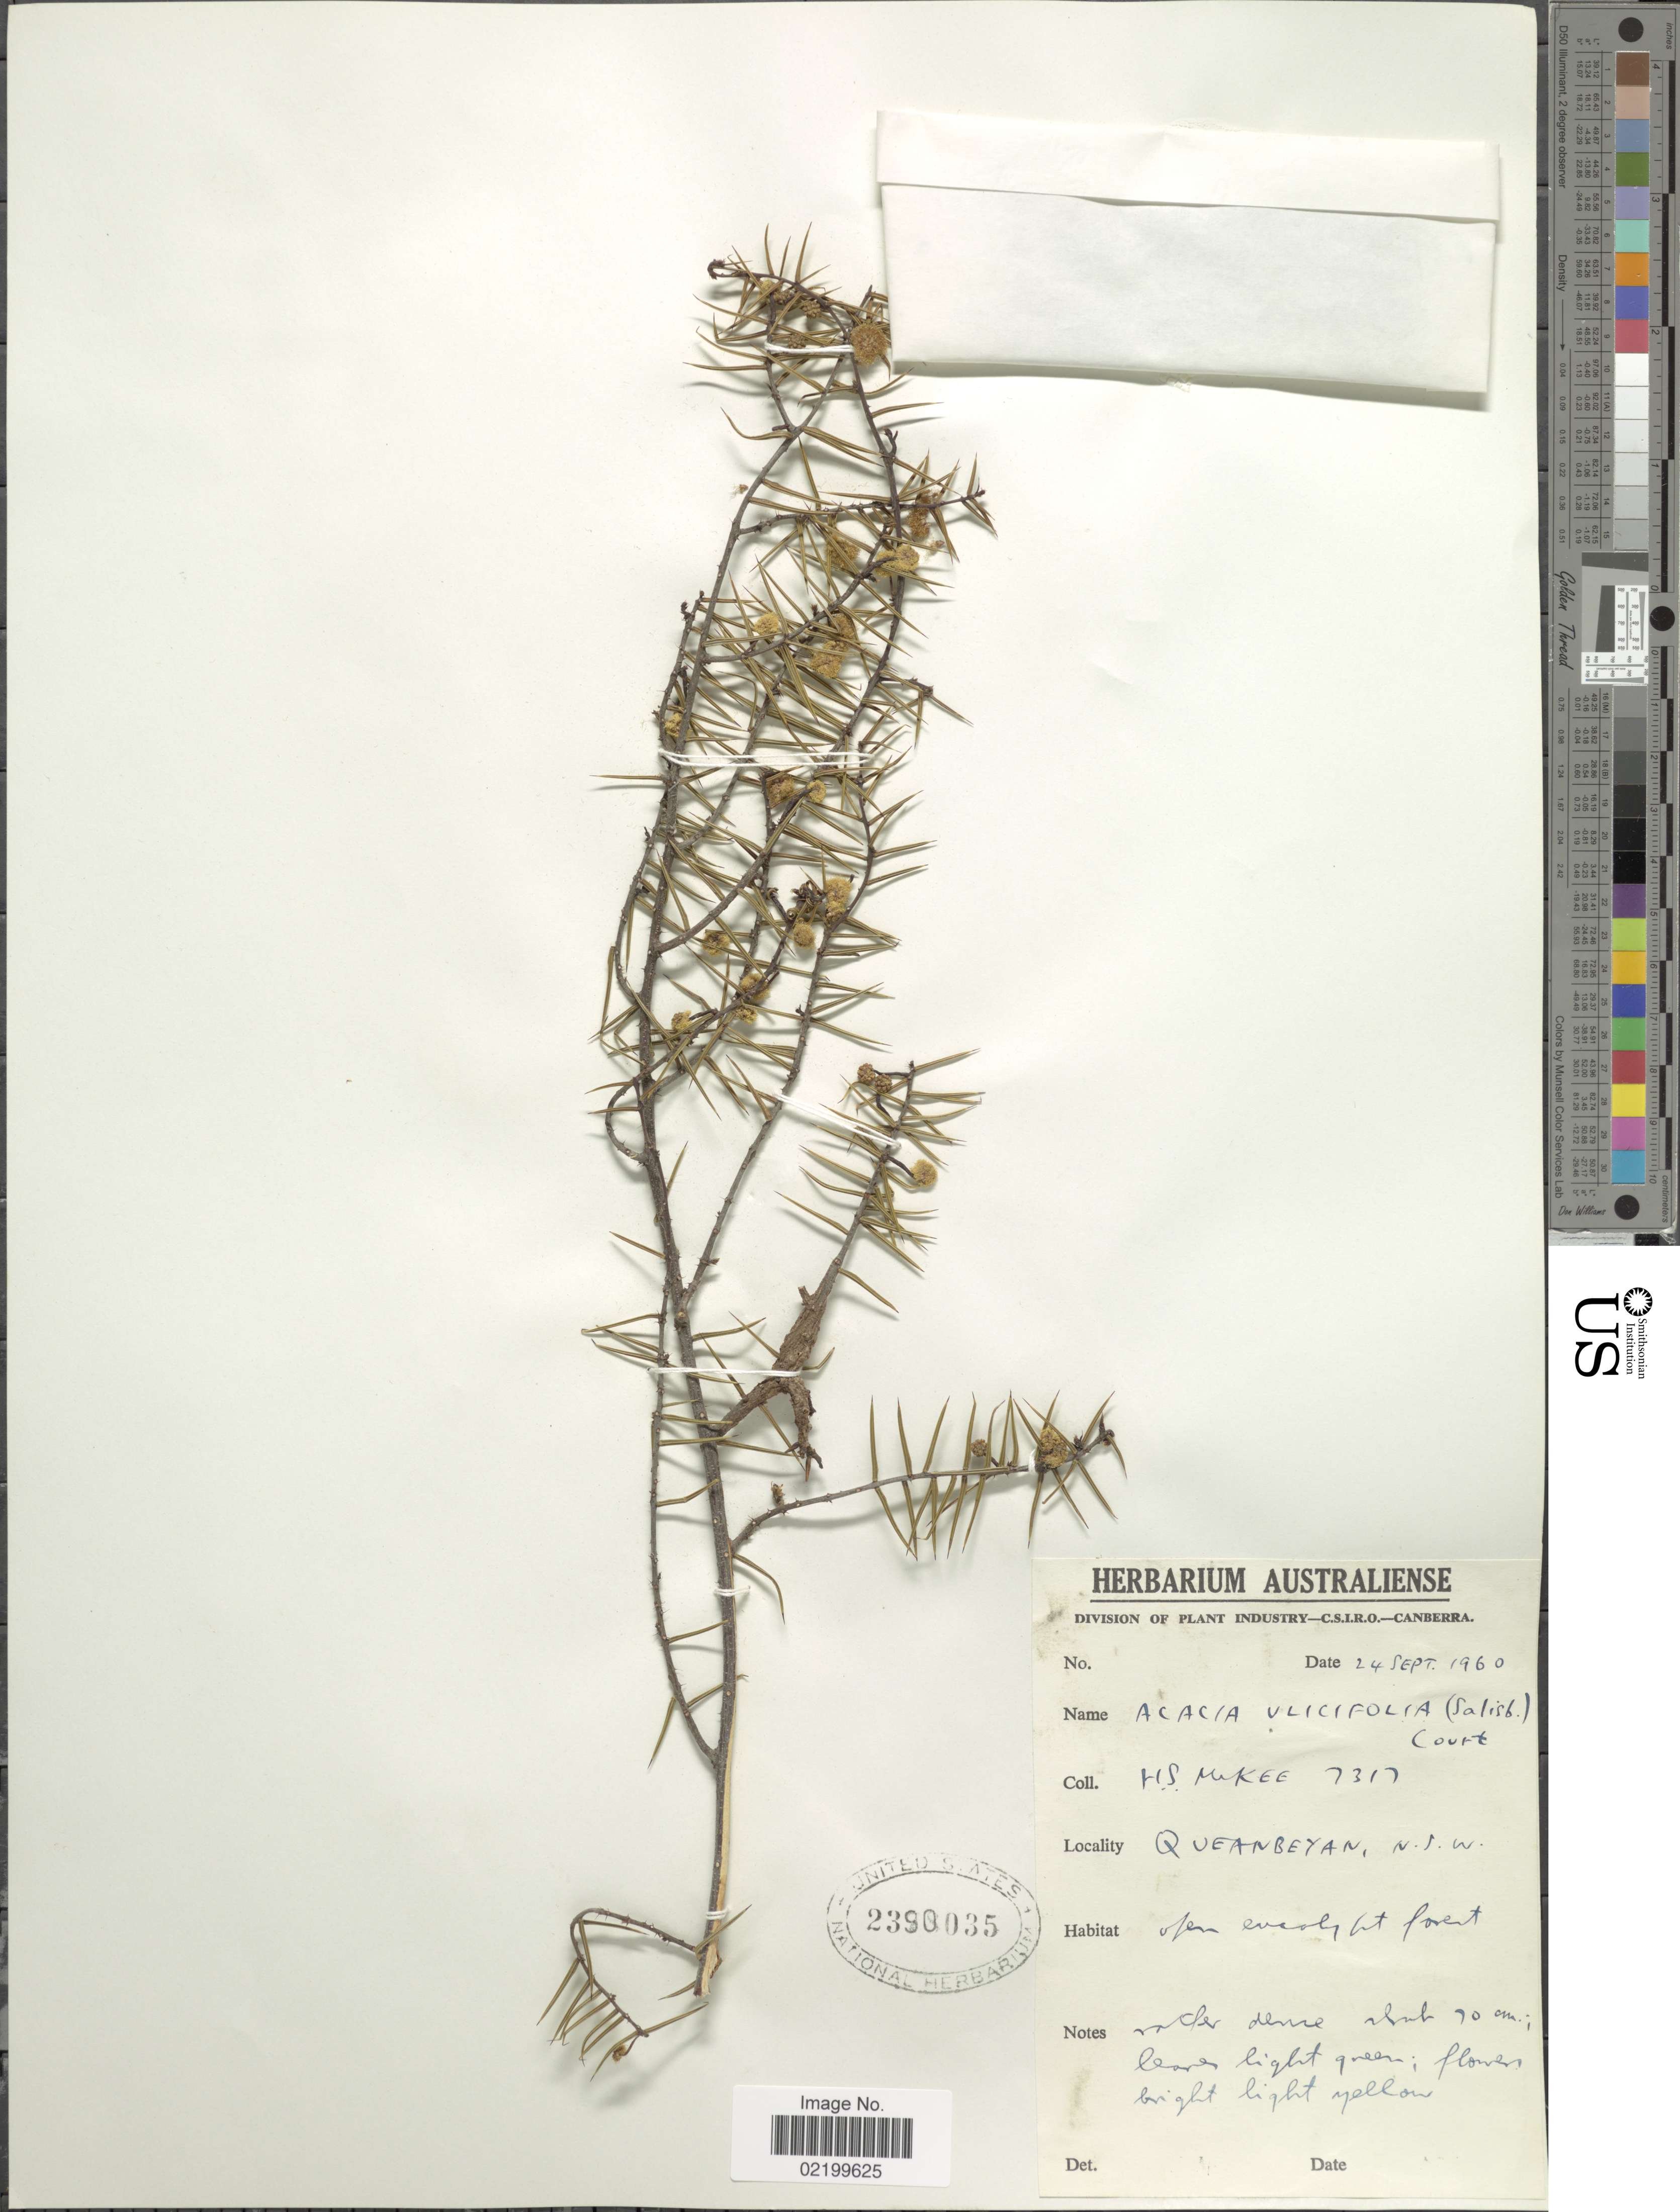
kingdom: Plantae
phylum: Tracheophyta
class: Magnoliopsida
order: Fabales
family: Fabaceae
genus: Acacia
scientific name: Acacia ulicifolia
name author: (Salisb.) Court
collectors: H. S. McKee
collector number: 7317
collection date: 1960-09-24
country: Australia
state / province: New South Wales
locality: Queanbeyan, N.S.W.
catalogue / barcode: US 2390035